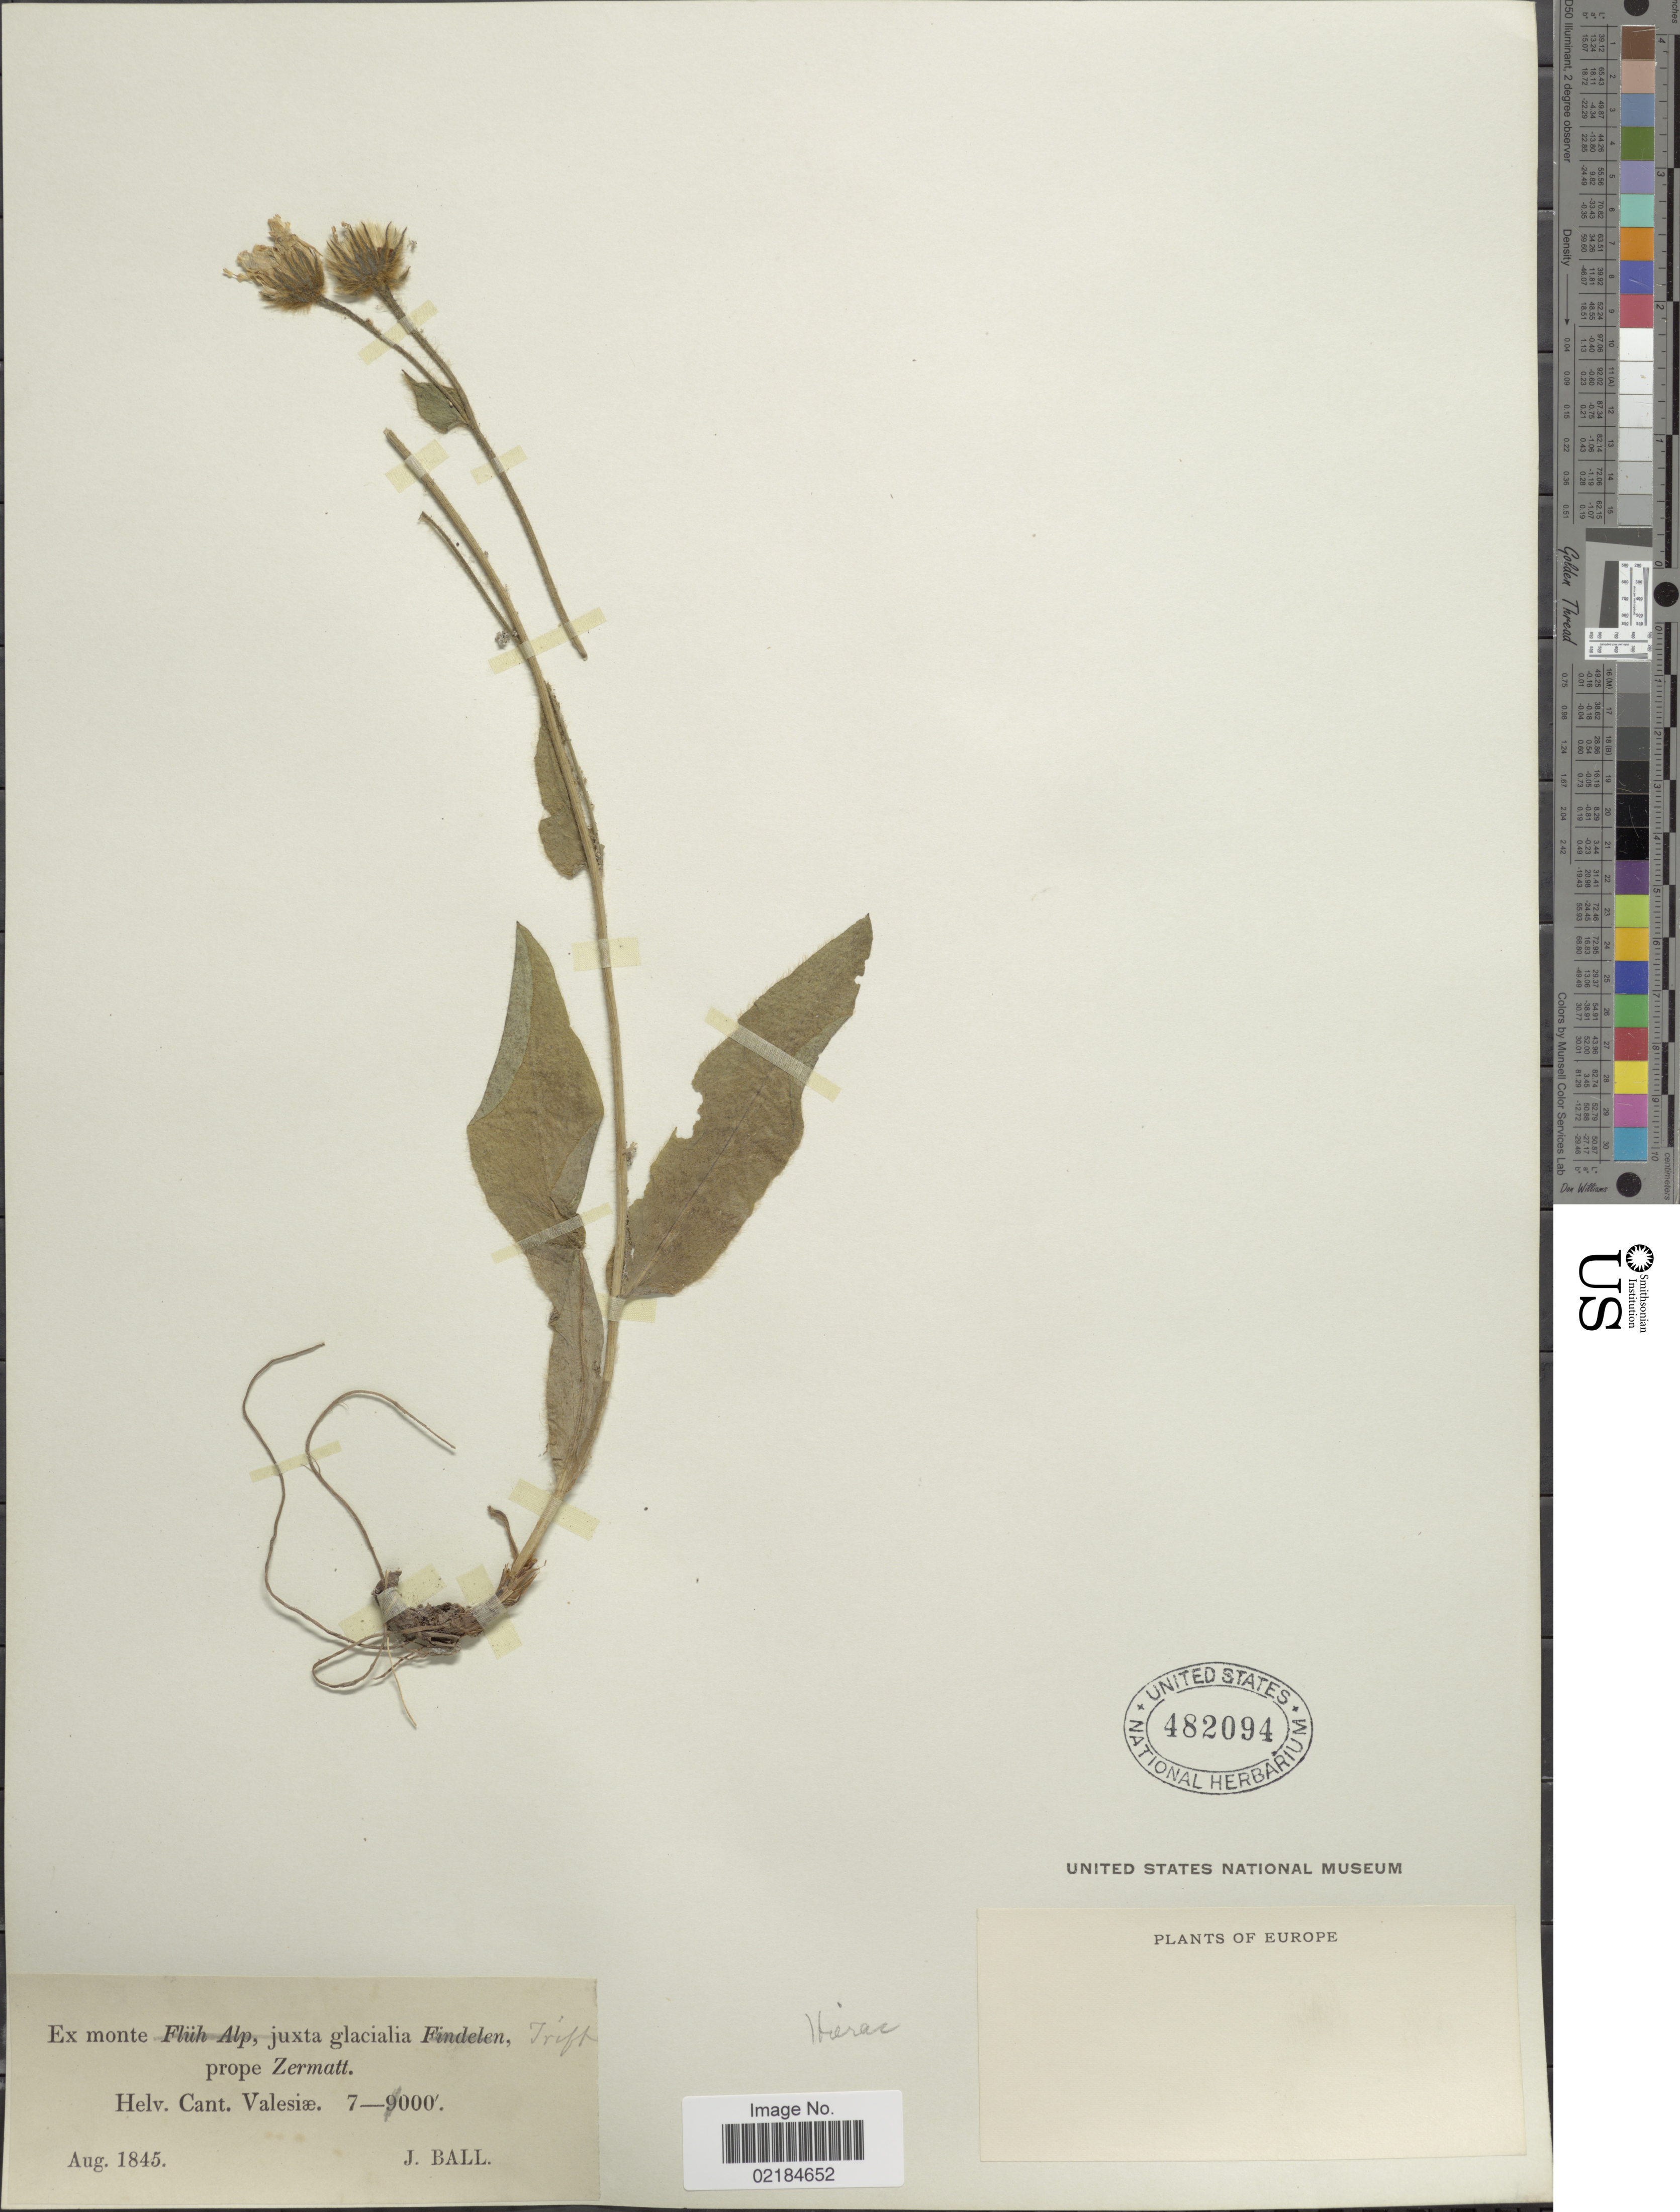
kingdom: Plantae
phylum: Tracheophyta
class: Magnoliopsida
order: Asterales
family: Asteraceae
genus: Hieracium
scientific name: Hieracium repandulare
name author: Druce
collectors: J. Ball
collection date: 1845-08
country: Switzerland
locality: Monte, juxta glacialia, prope Zermatt, Helv. Cant. Valesiae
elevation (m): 2134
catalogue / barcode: US 482094